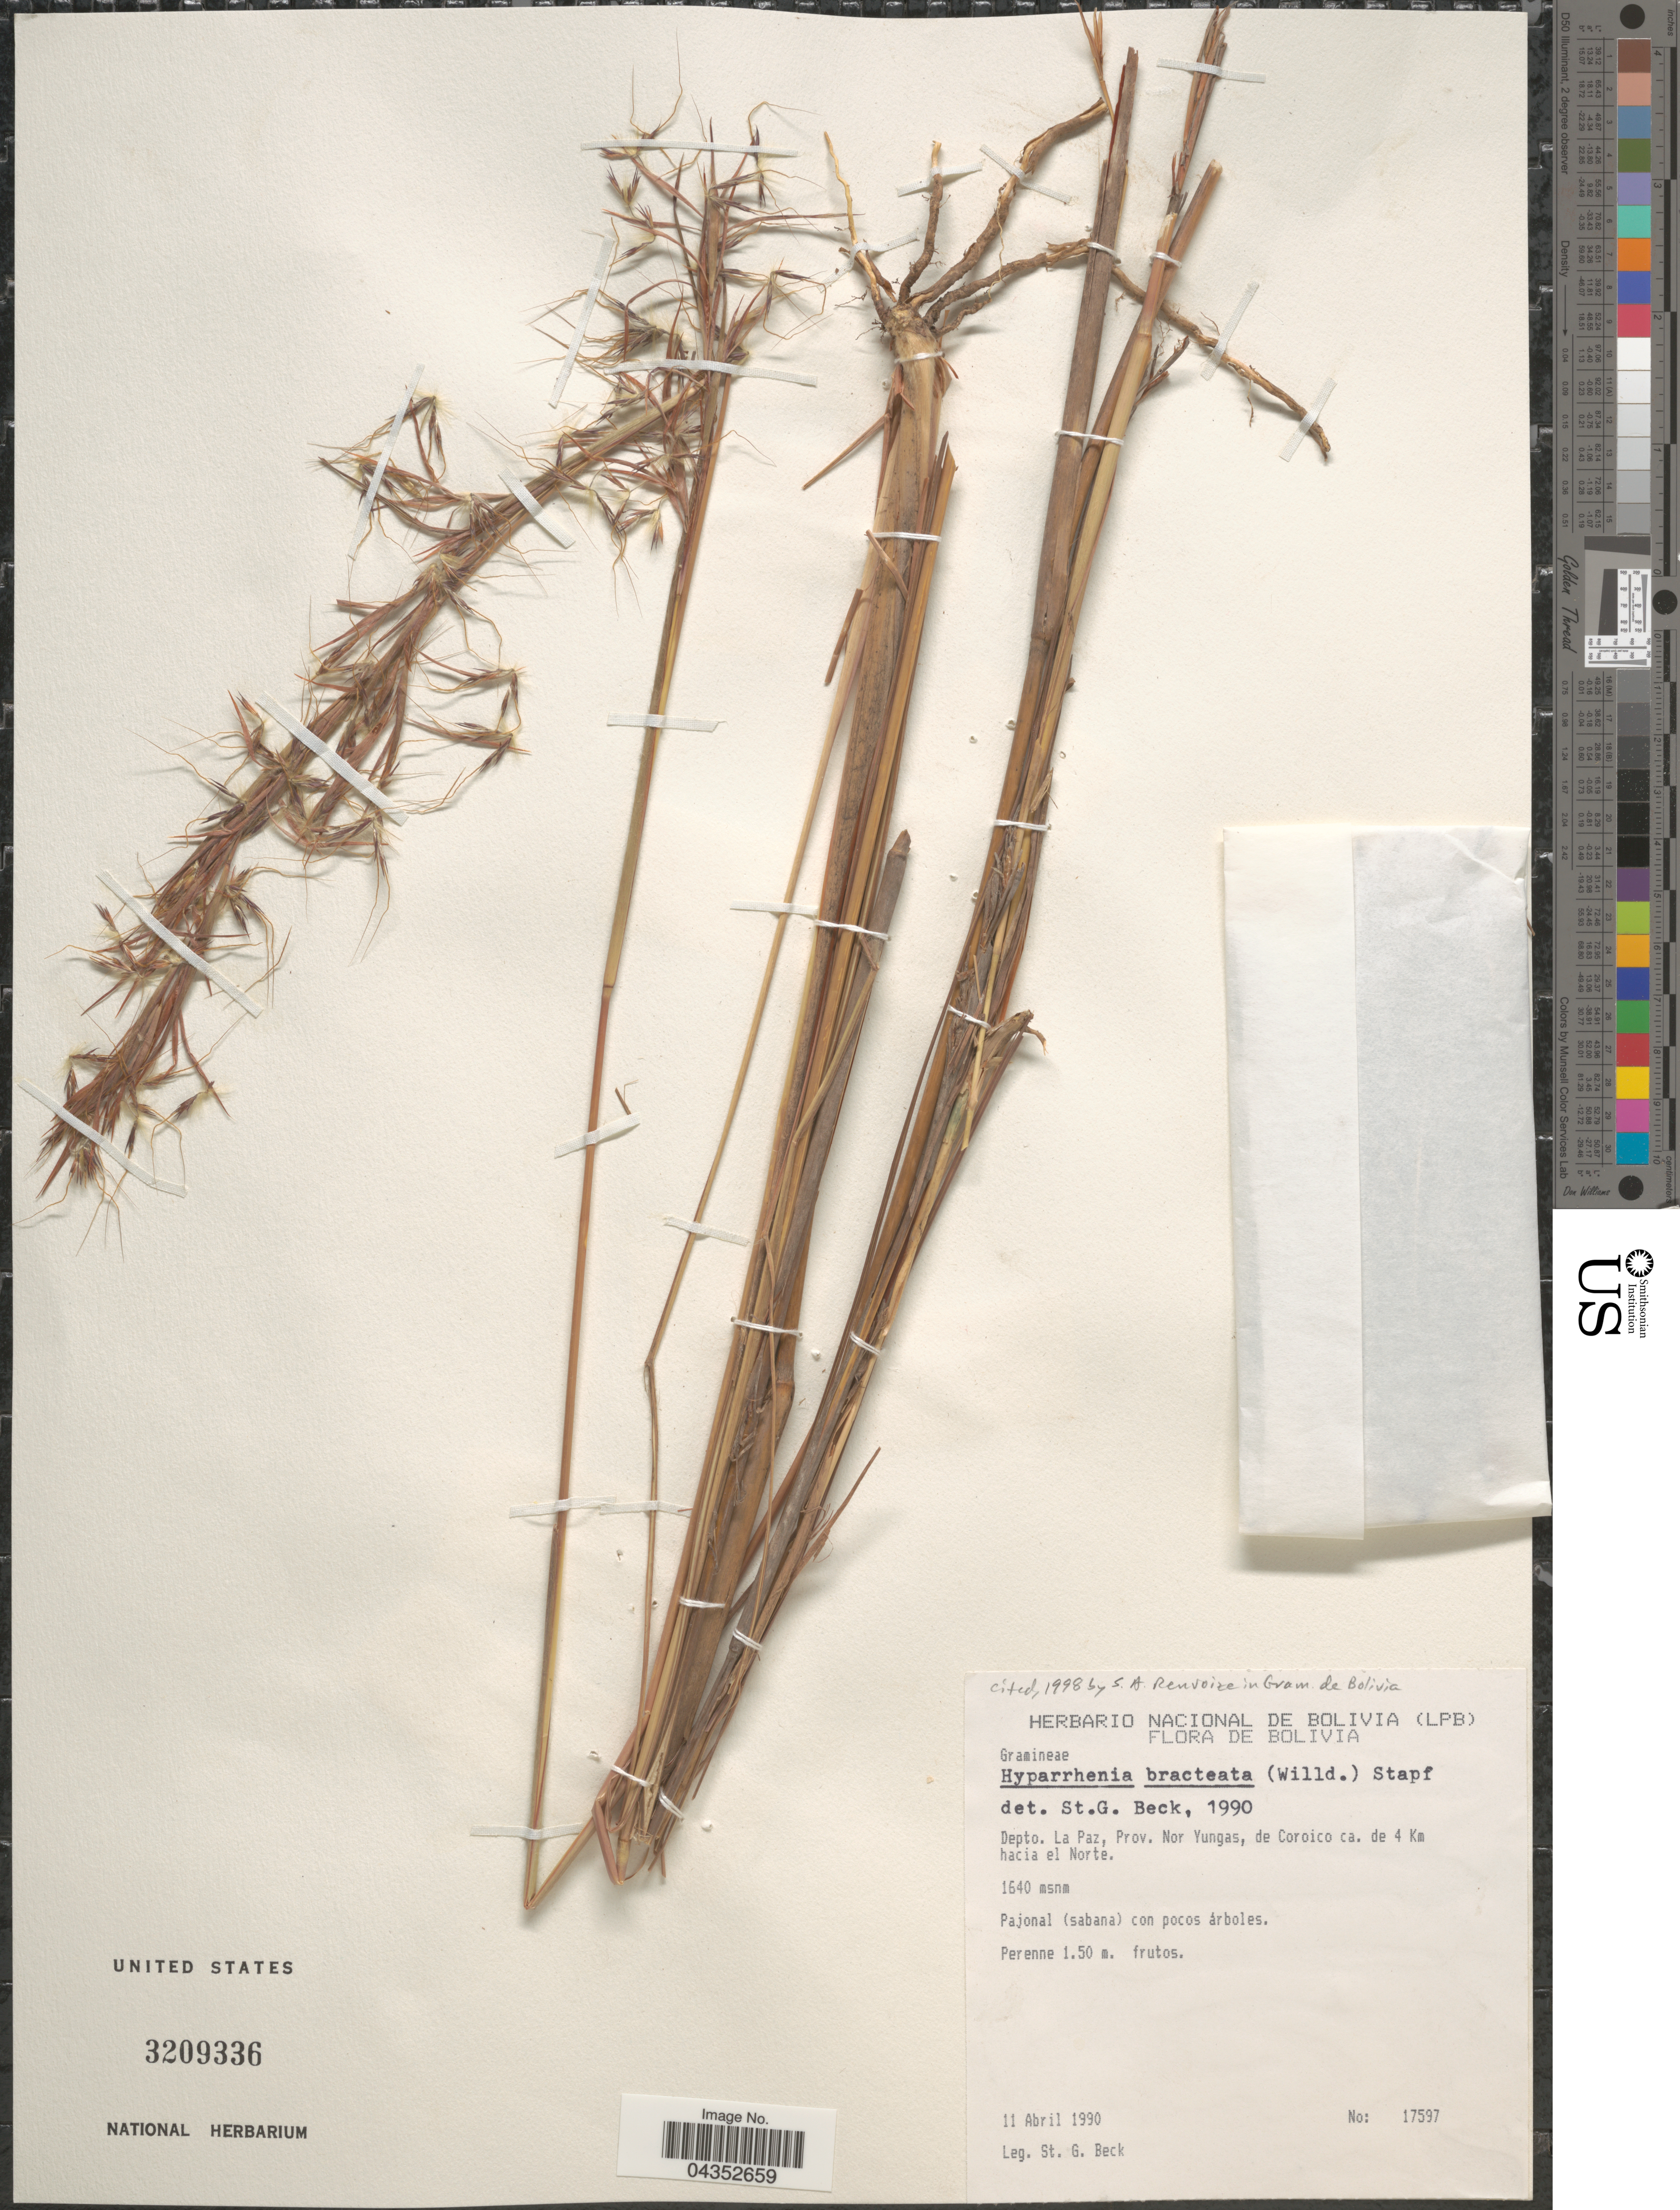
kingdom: Plantae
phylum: Tracheophyta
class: Liliopsida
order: Poales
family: Poaceae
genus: Hyparrhenia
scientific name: Hyparrhenia bracteata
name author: (Humb. & Bonpl.) Stapf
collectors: S. G. Beck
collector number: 17597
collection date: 1990-04-11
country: Bolivia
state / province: La Paz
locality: Depto. La Paz, Prov. Nor Yungas, de Coroico ca. de 4 Km hacia el Norte.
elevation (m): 1640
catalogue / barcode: US 3209336